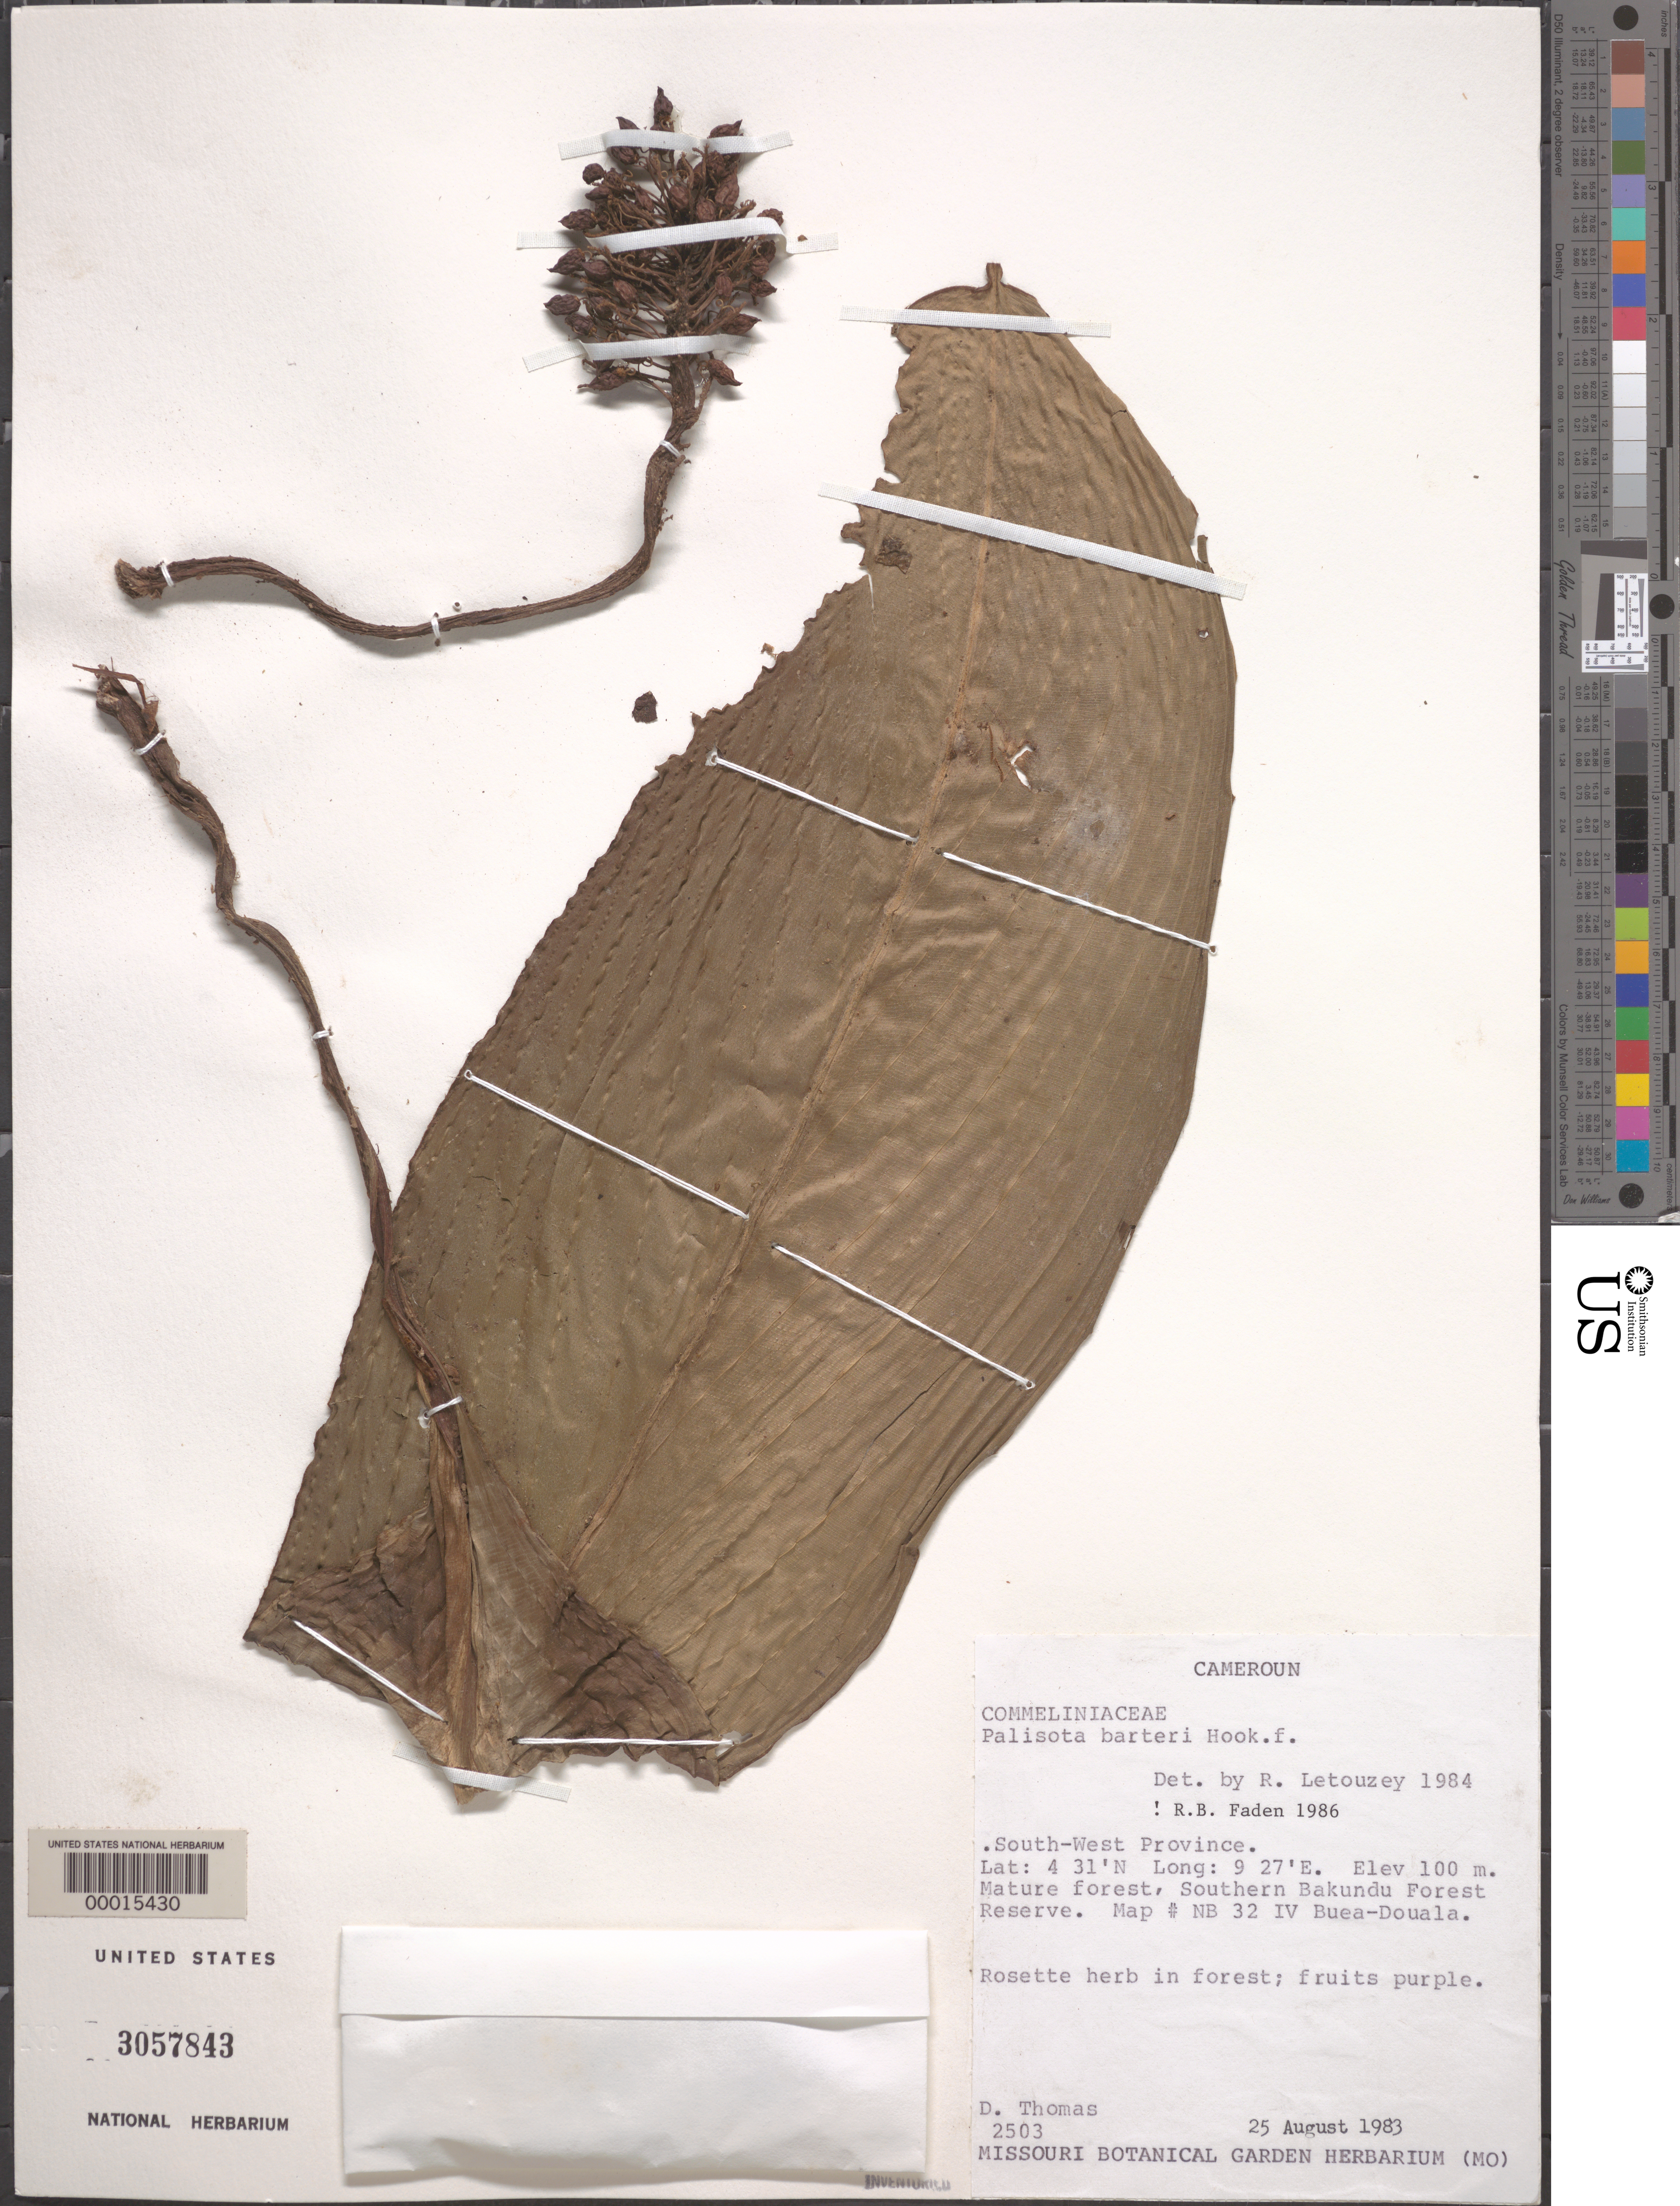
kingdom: Plantae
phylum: Tracheophyta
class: Liliopsida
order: Commelinales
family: Commelinaceae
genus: Palisota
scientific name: Palisota barteri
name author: Hook.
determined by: Faden, Robert B., (US), Smithsonian Institution - National Museum of Natural History (UNITED STATES)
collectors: D. Thomas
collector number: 2503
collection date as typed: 25 Aug 1983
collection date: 1983-08-25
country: Cameroon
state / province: Sud-Ouest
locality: Southern bakundu forest reserve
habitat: Mature forest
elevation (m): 100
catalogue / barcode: US 3057843